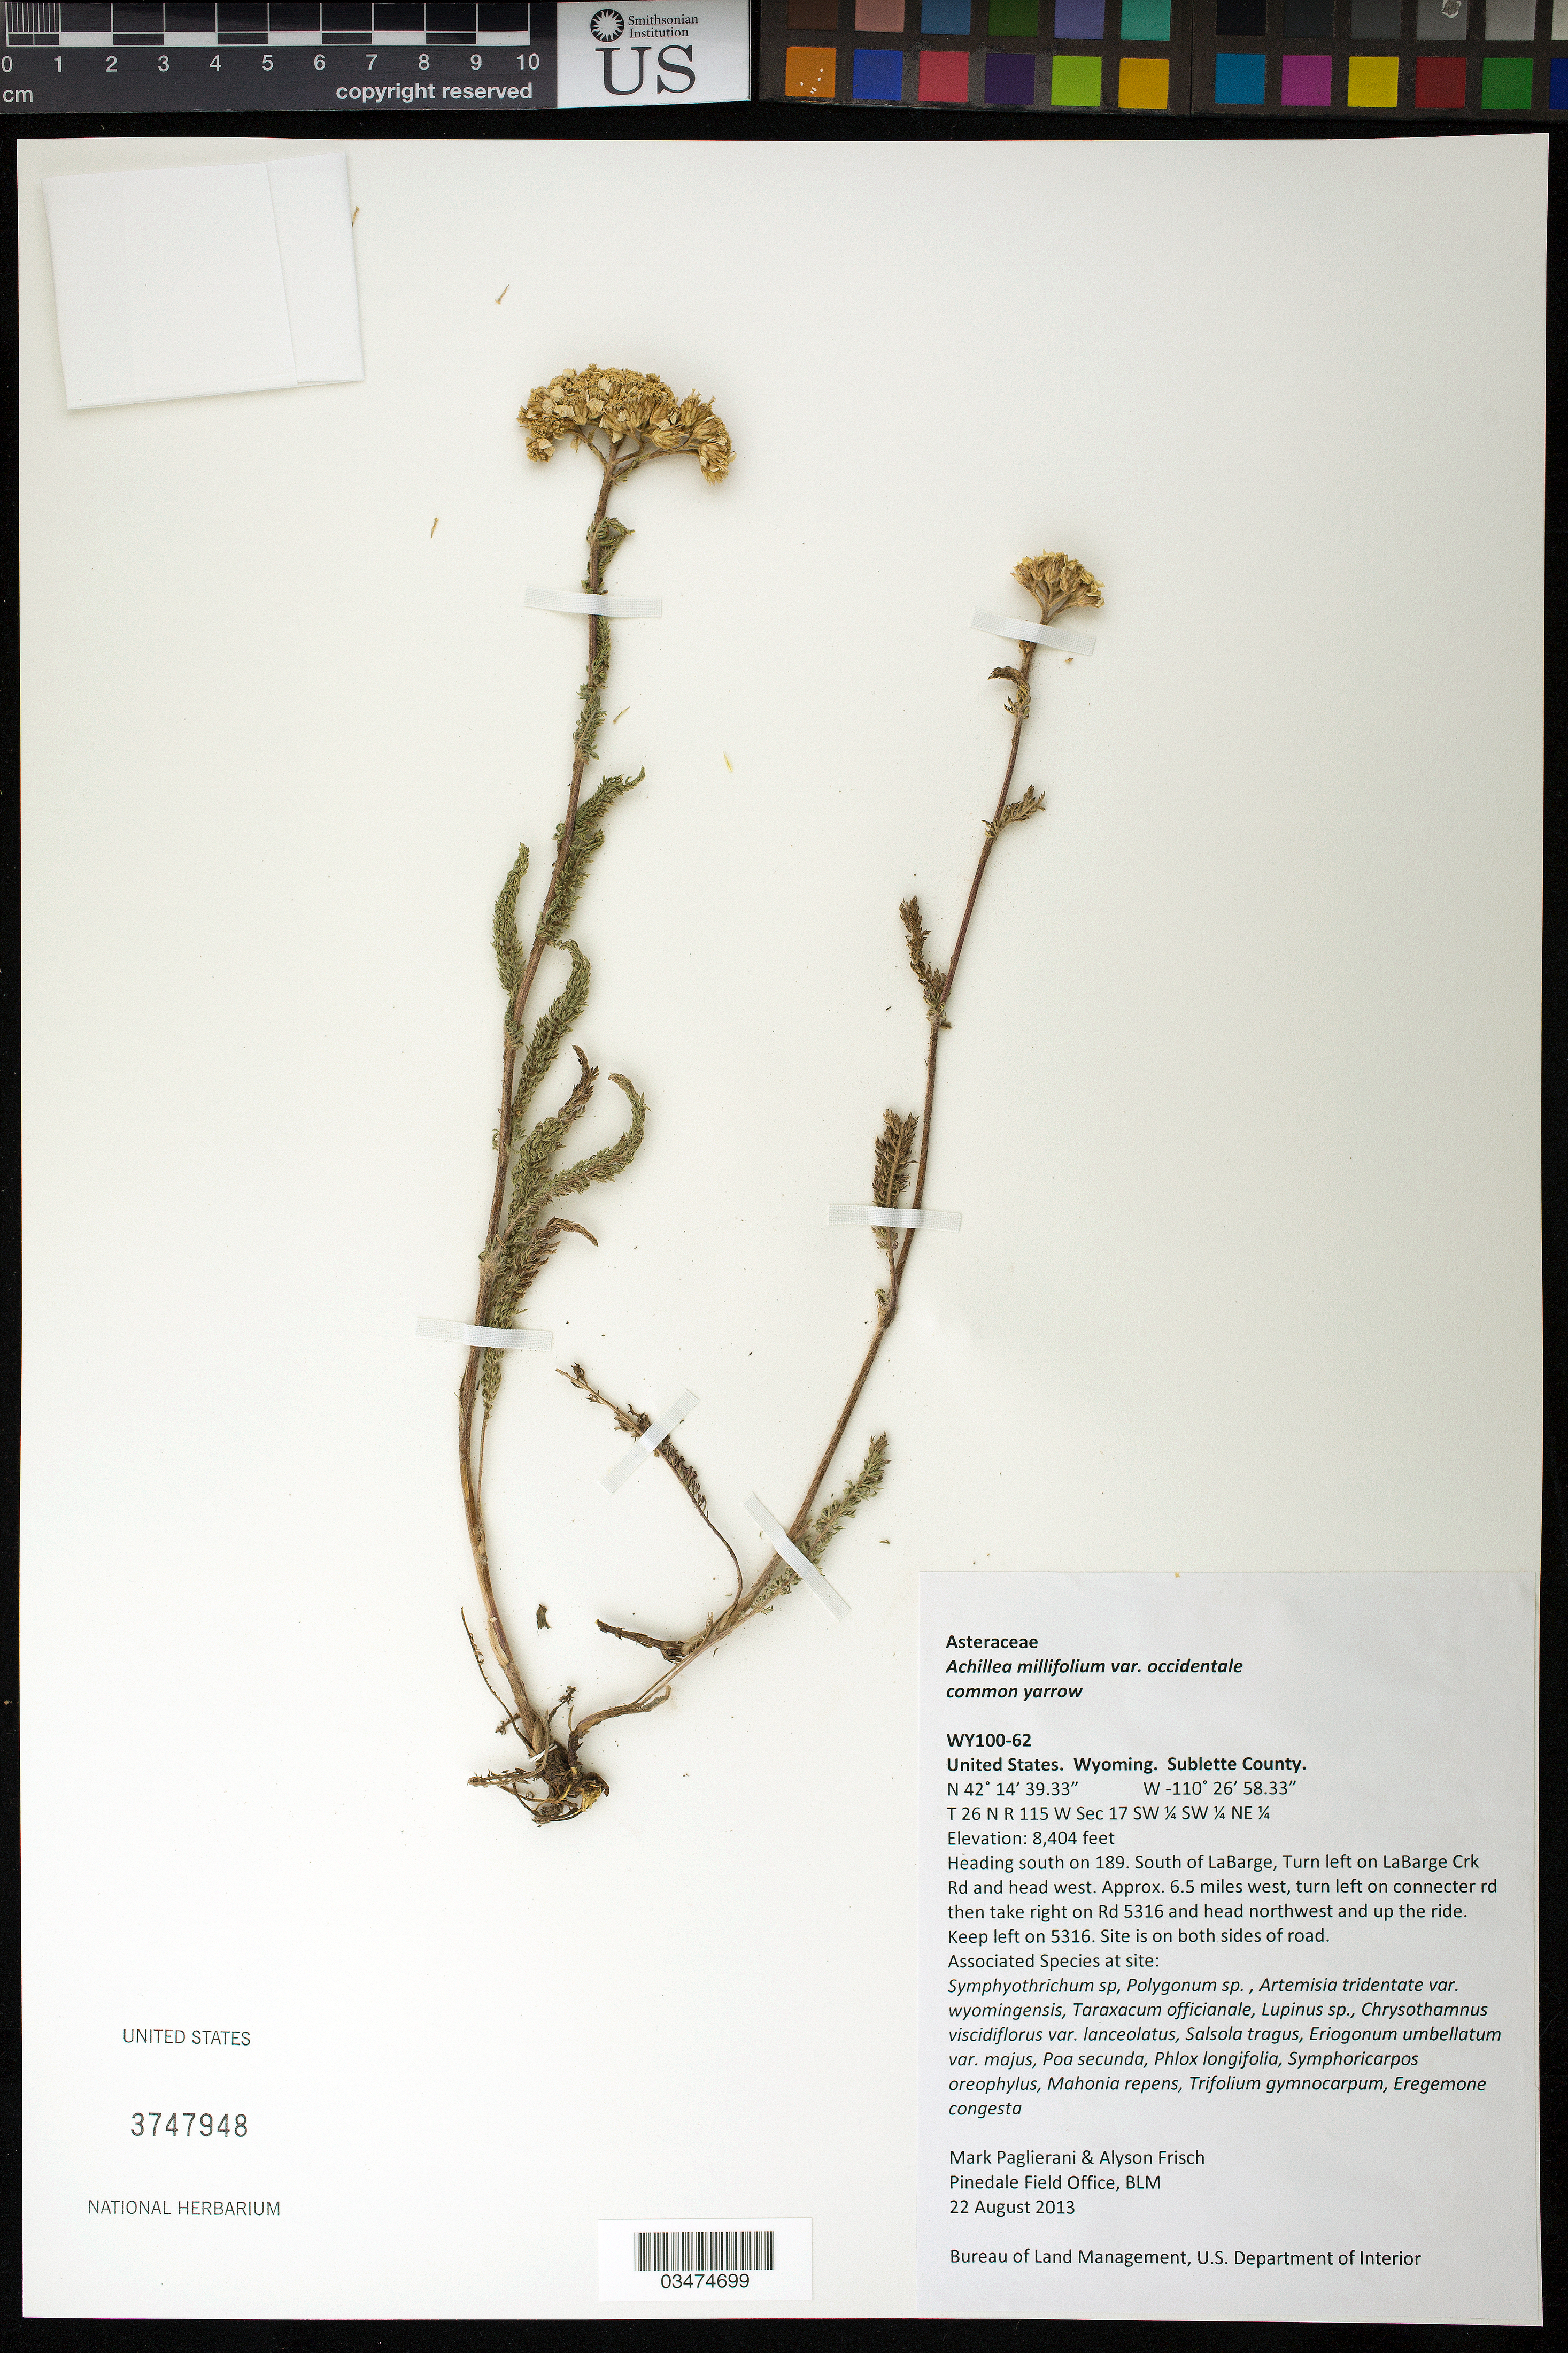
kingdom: Plantae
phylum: Tracheophyta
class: Magnoliopsida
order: Asterales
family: Asteraceae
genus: Achillea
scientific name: Achillea millefolium var. occidentalis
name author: (Bong.) DC.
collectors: M. Paglierani & A. Frisch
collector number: WY100-62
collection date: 2013-08-22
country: United States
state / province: Wyoming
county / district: Sublette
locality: S of LaBarge, both side of Rd 5316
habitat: With Lupinus sp., Phlox longifolia, Salsola tragus, ect.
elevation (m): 2562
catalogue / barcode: US 3747948